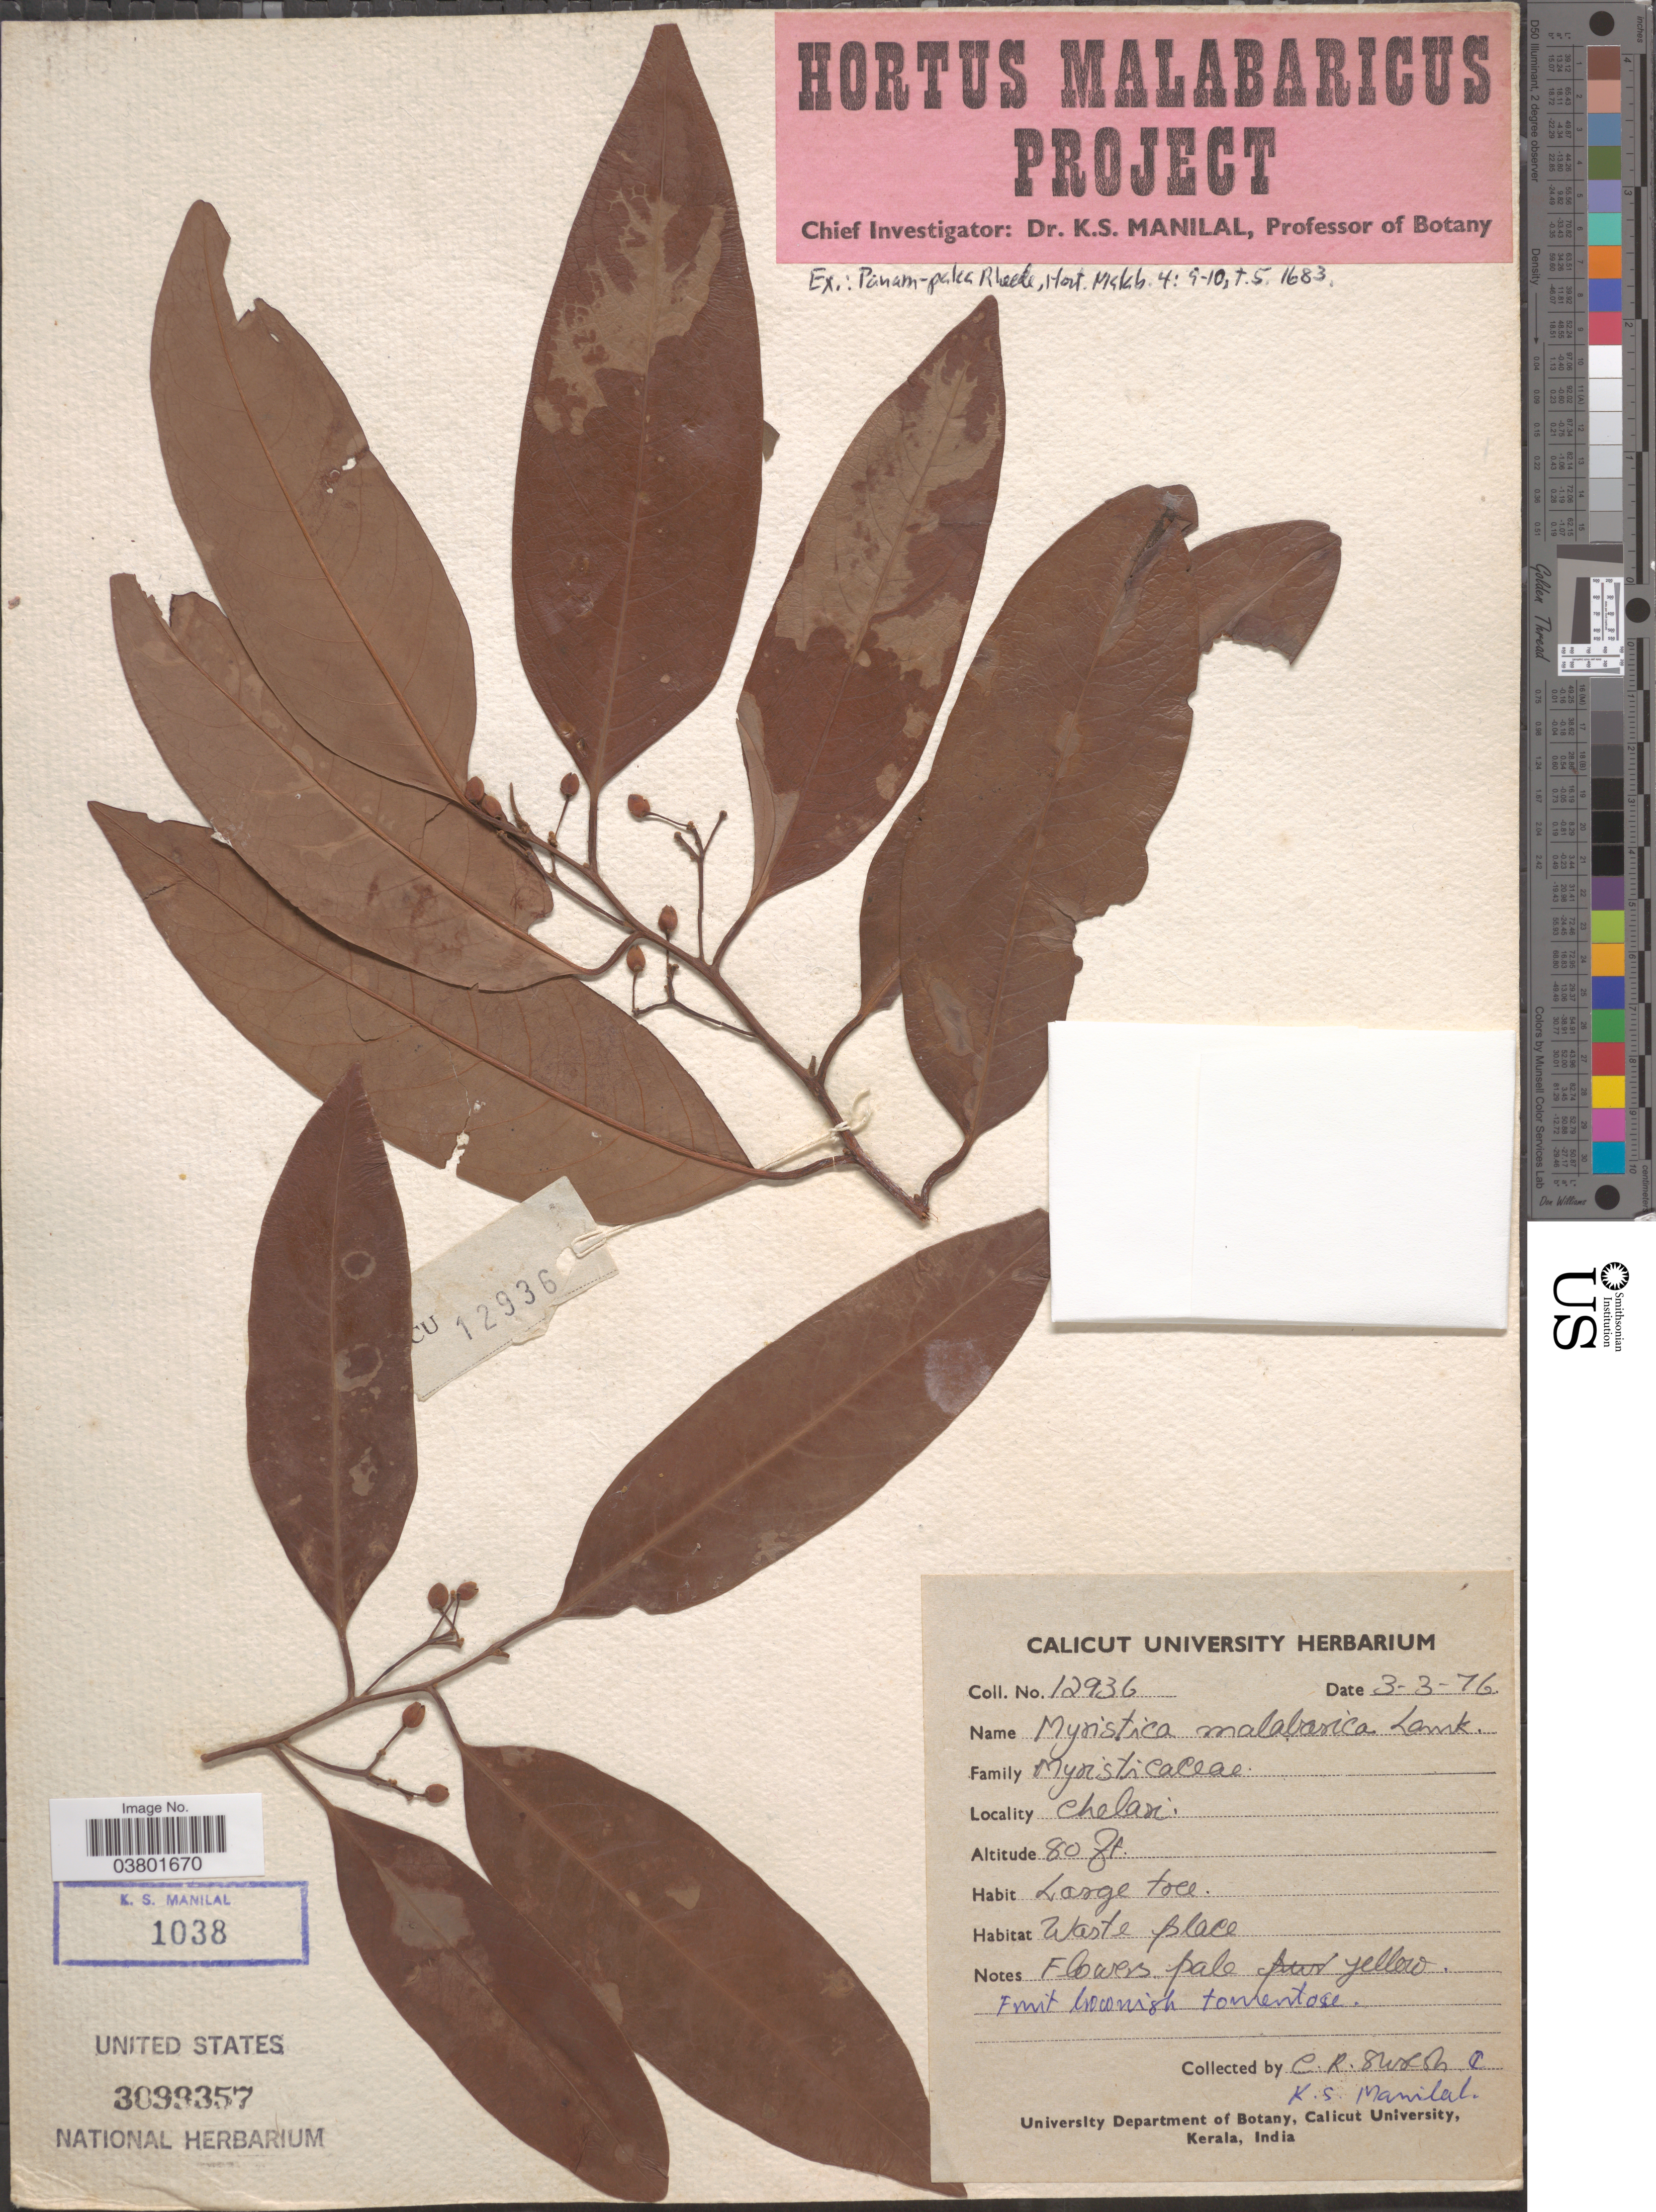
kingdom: Plantae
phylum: Tracheophyta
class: Magnoliopsida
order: Magnoliales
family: Myristicaceae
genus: Myristica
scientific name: Myristica malabarica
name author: Lam.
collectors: C. Suresh & K. Manilal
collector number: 12936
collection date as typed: Transcribed d/m/y: 3/3/76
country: India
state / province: Rajasthan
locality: Chelasi.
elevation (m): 24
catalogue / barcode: US 3099357